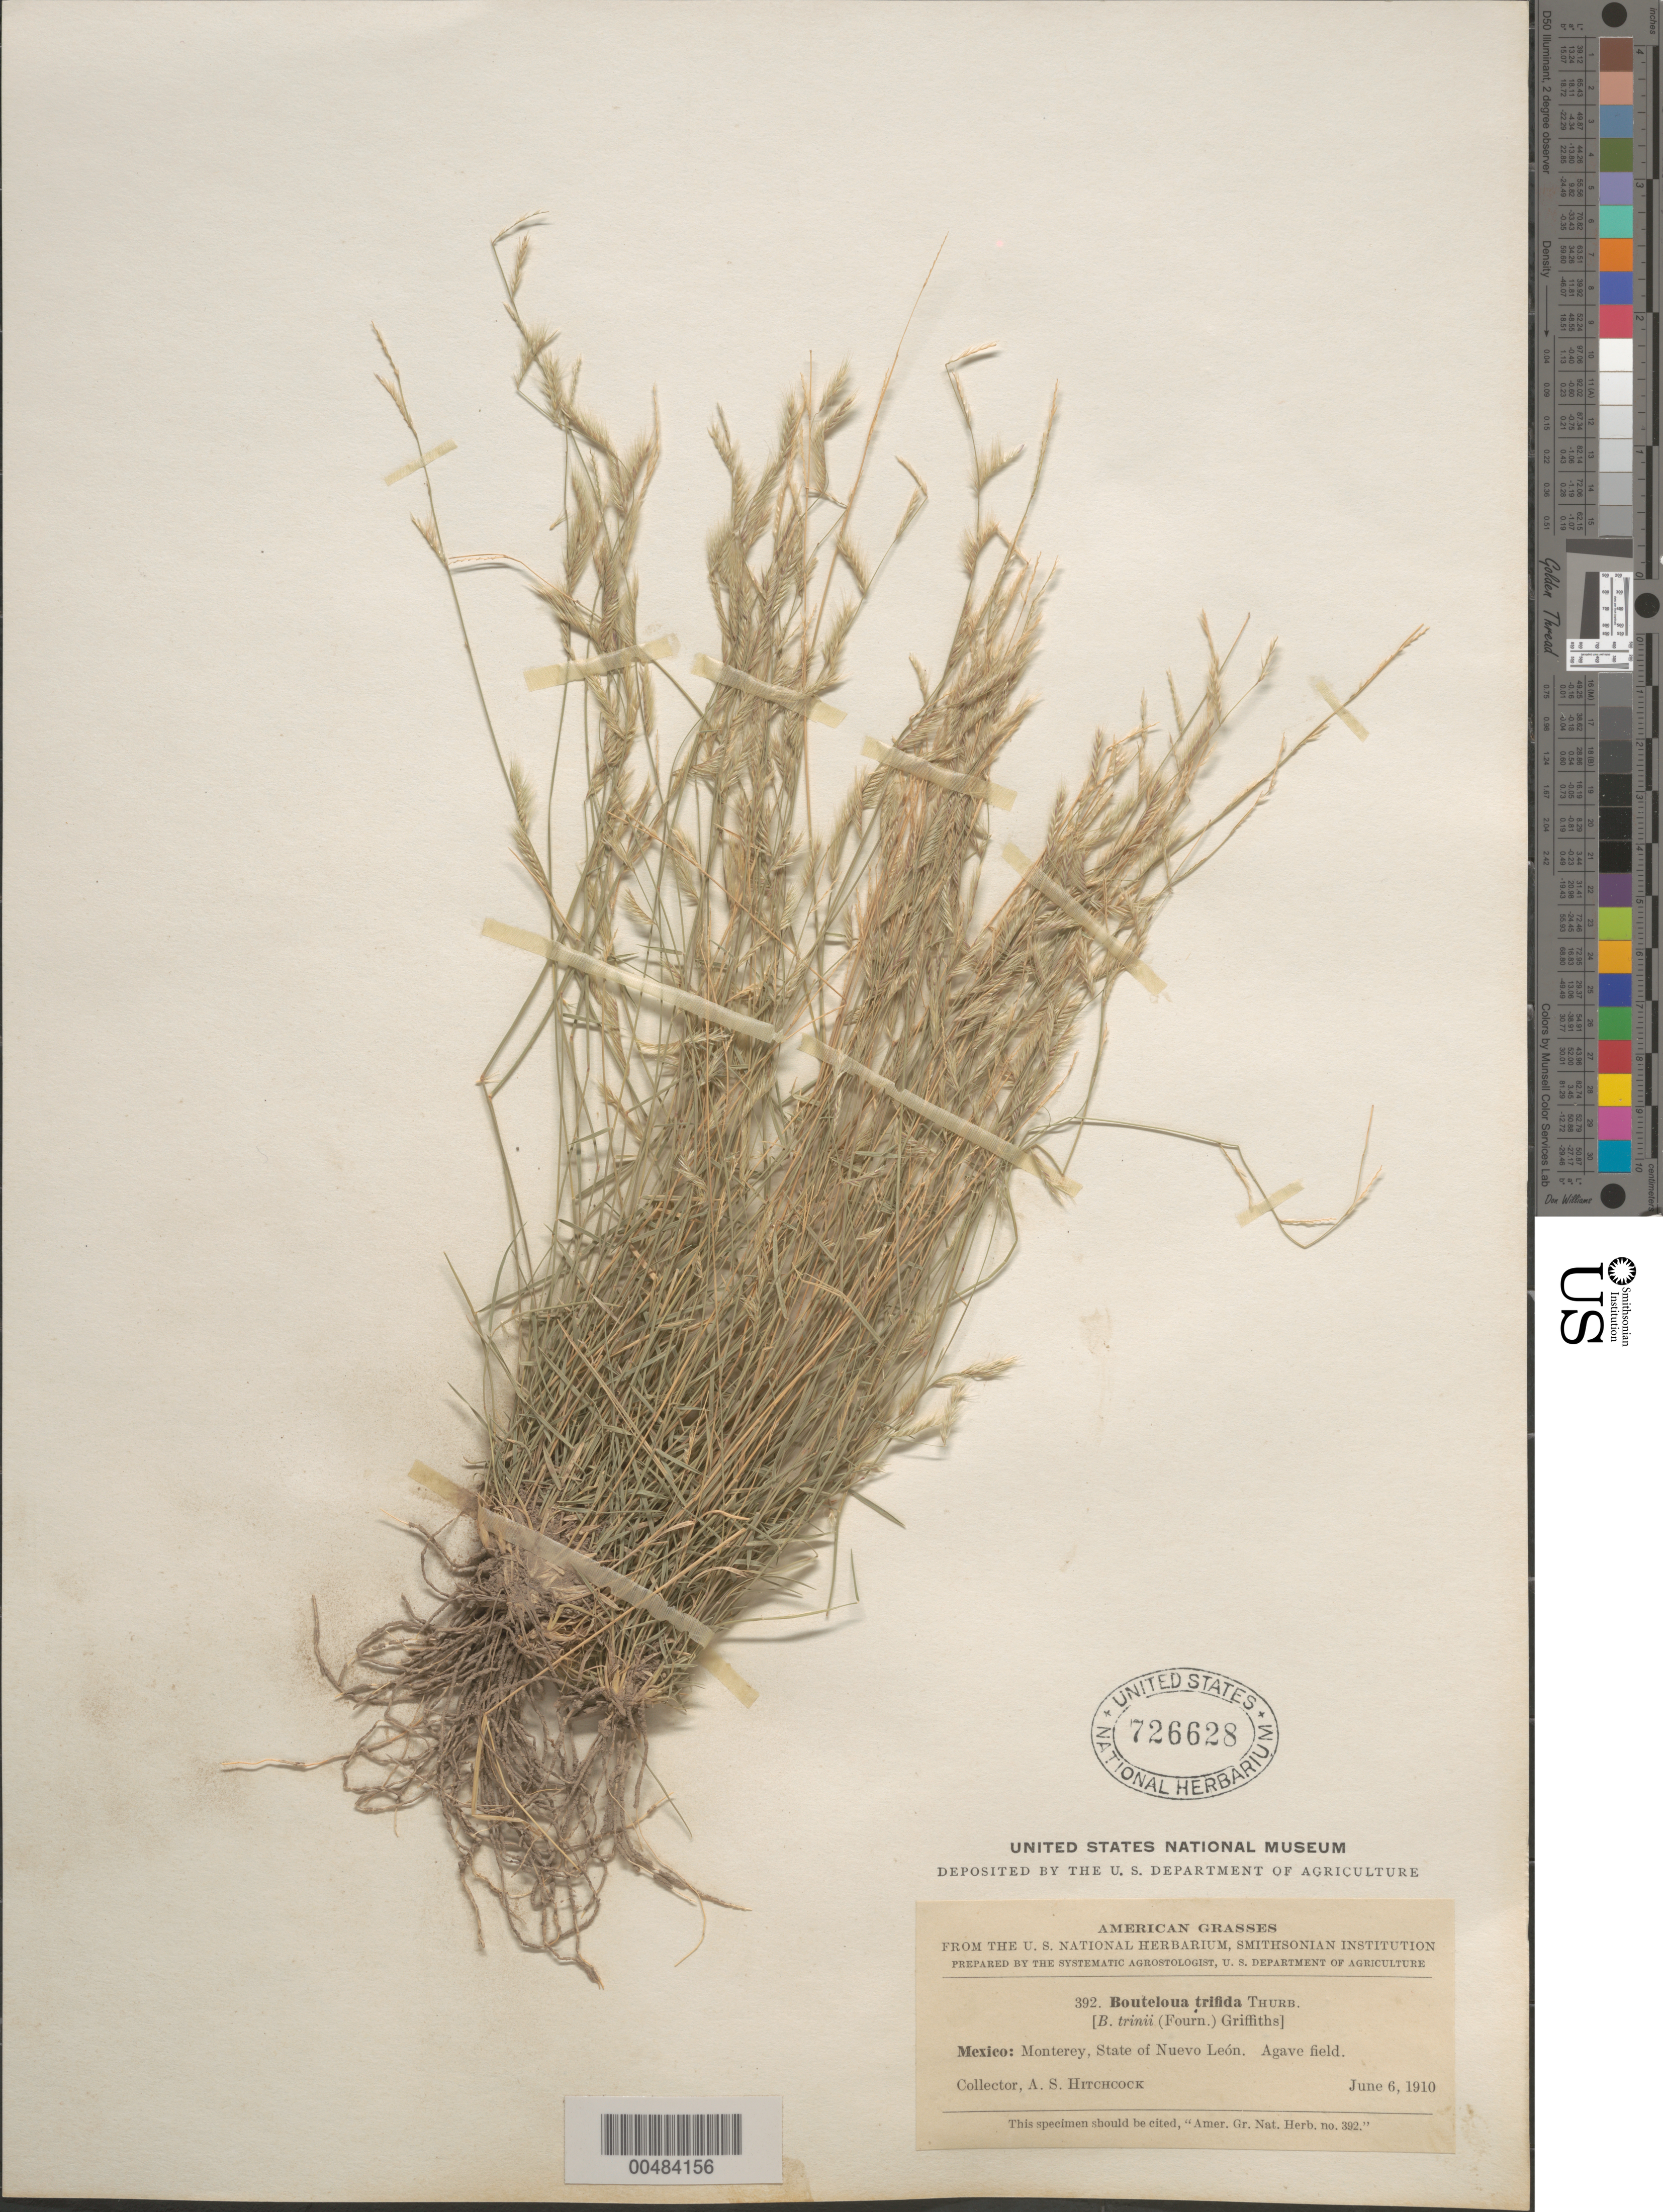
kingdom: Plantae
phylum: Tracheophyta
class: Liliopsida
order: Poales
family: Poaceae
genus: Bouteloua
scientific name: Bouteloua trifida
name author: Thurb.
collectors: A. S. Hitchcock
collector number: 392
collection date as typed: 6 Jun 1910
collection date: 1910-06-06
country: Mexico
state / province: Nuevo León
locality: Monterey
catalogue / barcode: US 726628